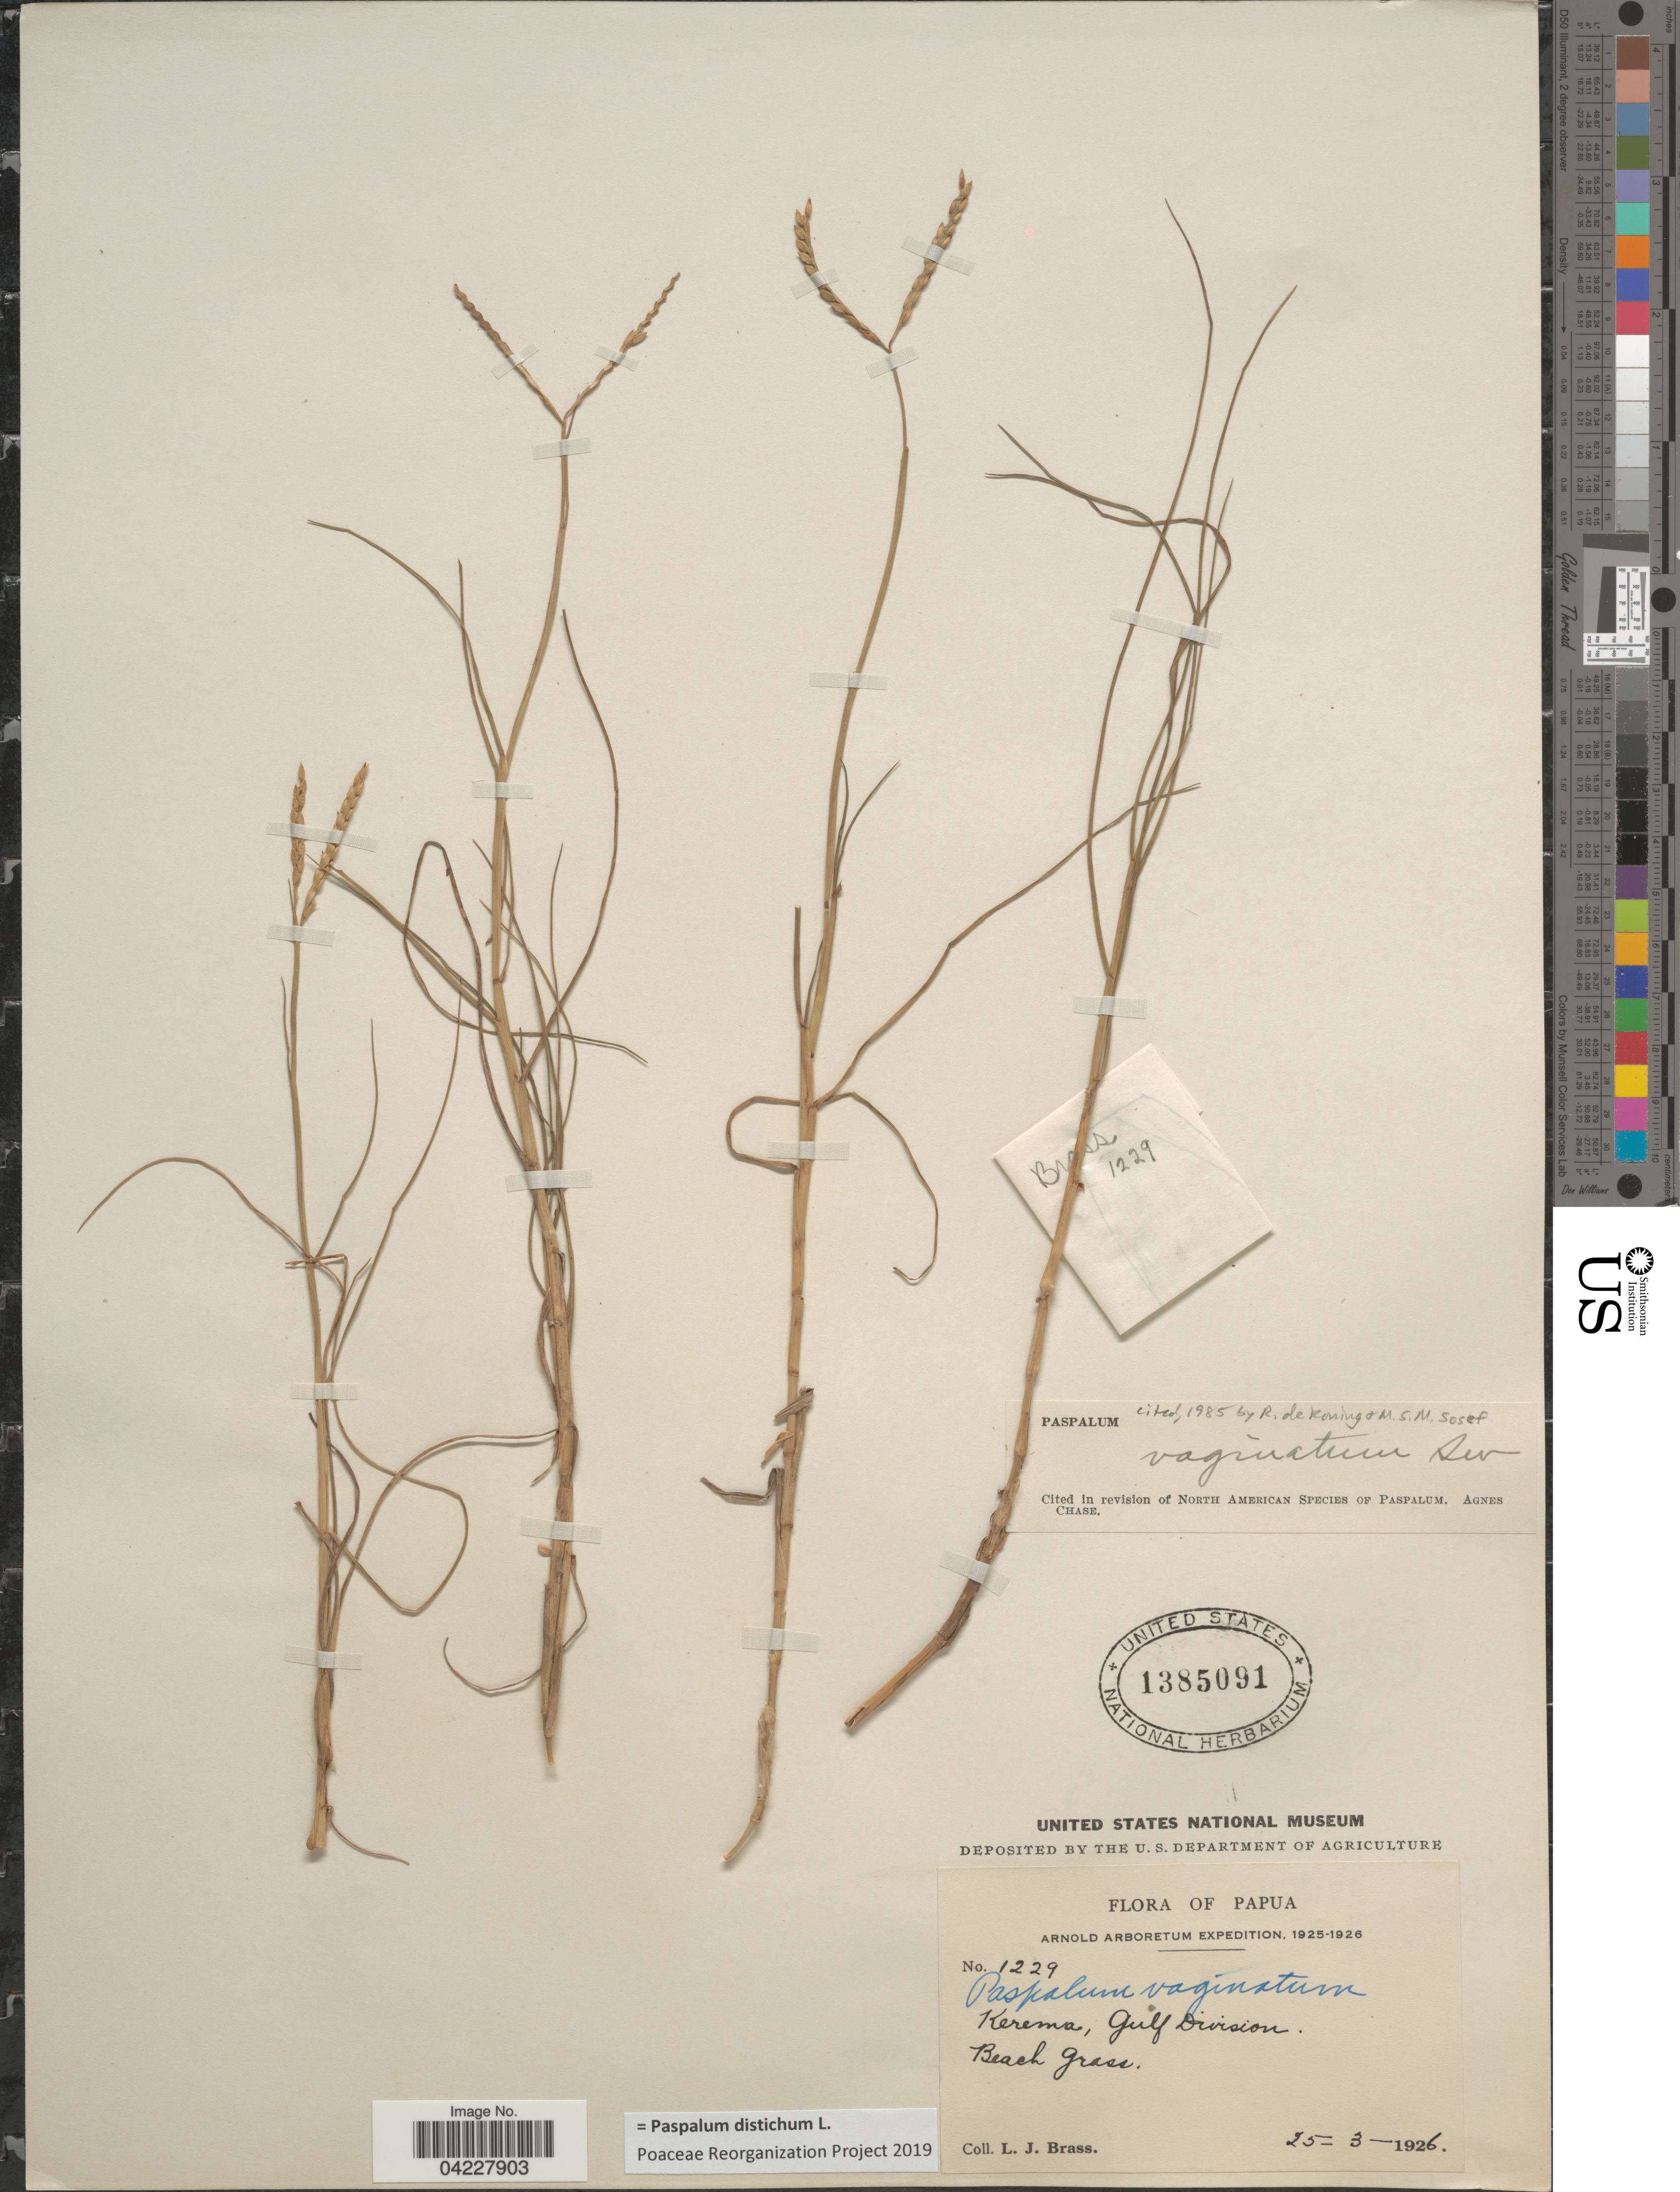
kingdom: Plantae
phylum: Tracheophyta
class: Liliopsida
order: Poales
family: Poaceae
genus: Paspalum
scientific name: Paspalum distichum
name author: L.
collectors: L. J. Brass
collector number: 1229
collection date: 1926-03-25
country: Indonesia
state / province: Papua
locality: Papua. Arnold Arboretum Expedition, 1925-1926. Kerema, Gulf Division.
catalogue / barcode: US 1385091